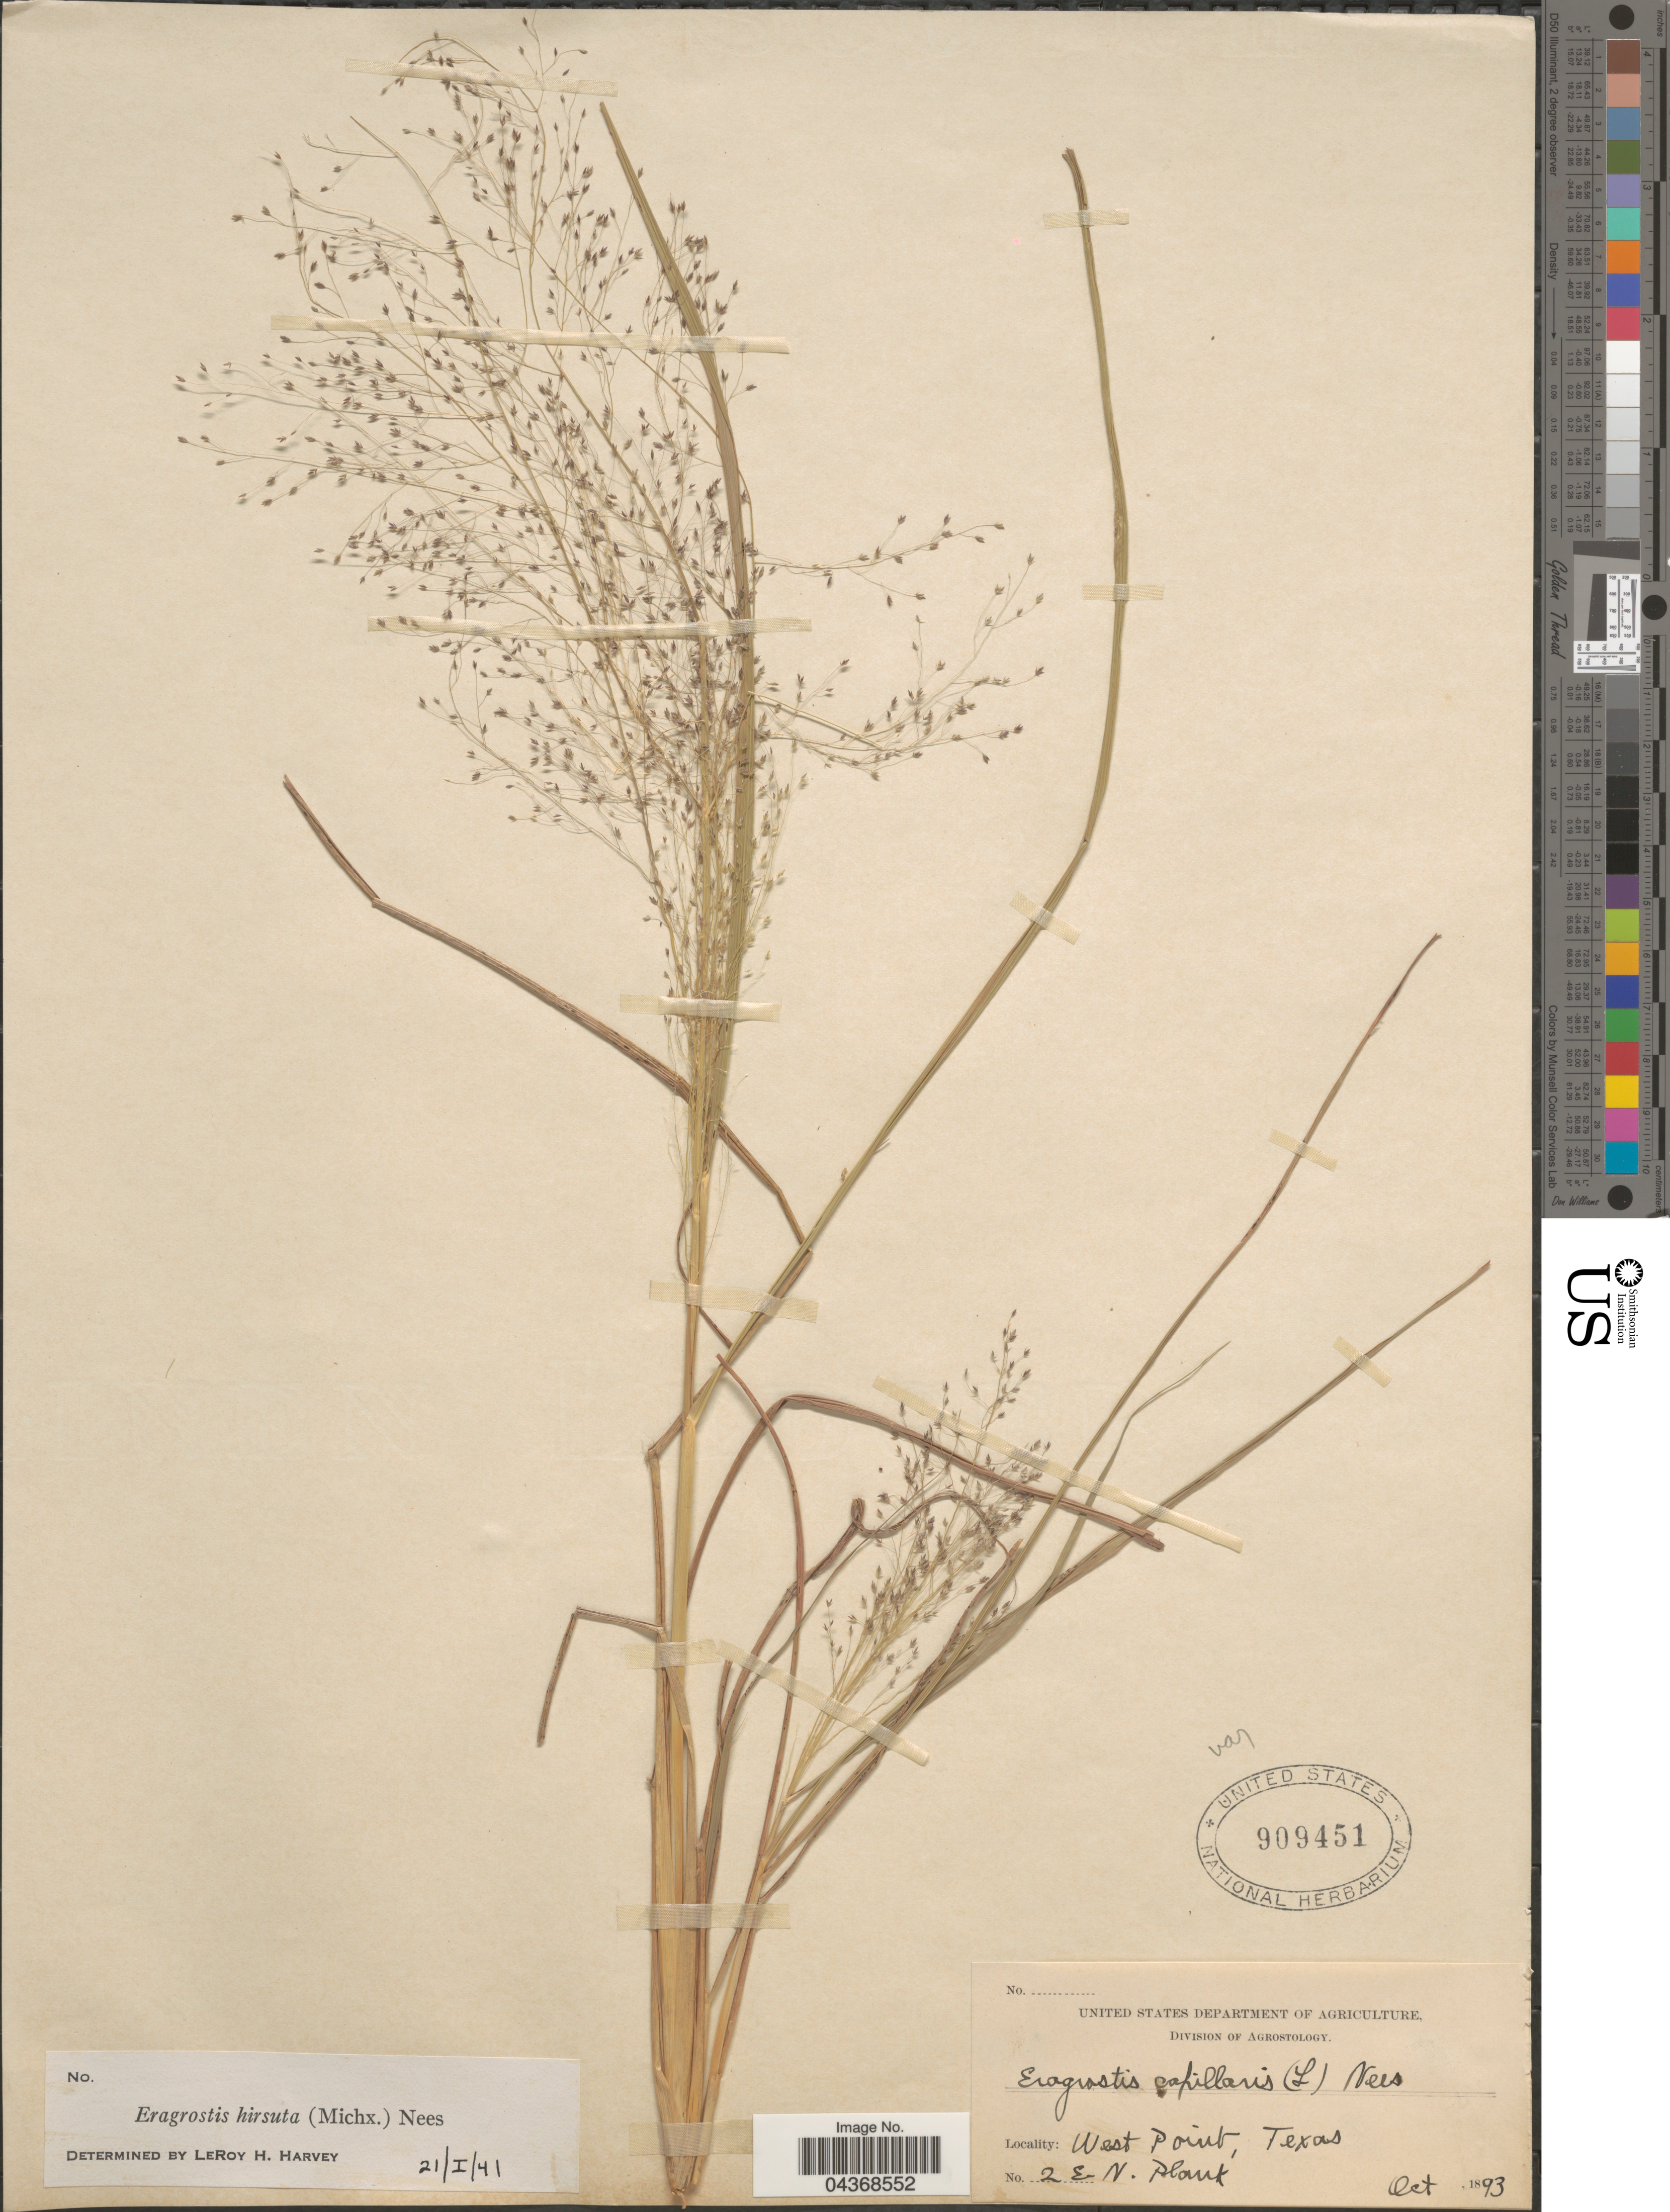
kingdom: Plantae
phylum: Tracheophyta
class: Liliopsida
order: Poales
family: Poaceae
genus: Eragrostis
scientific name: Eragrostis hirsuta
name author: (Michx.) Nees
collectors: E. Plank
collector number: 2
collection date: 1893-10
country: United States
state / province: Texas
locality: West Point.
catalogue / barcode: US 909451